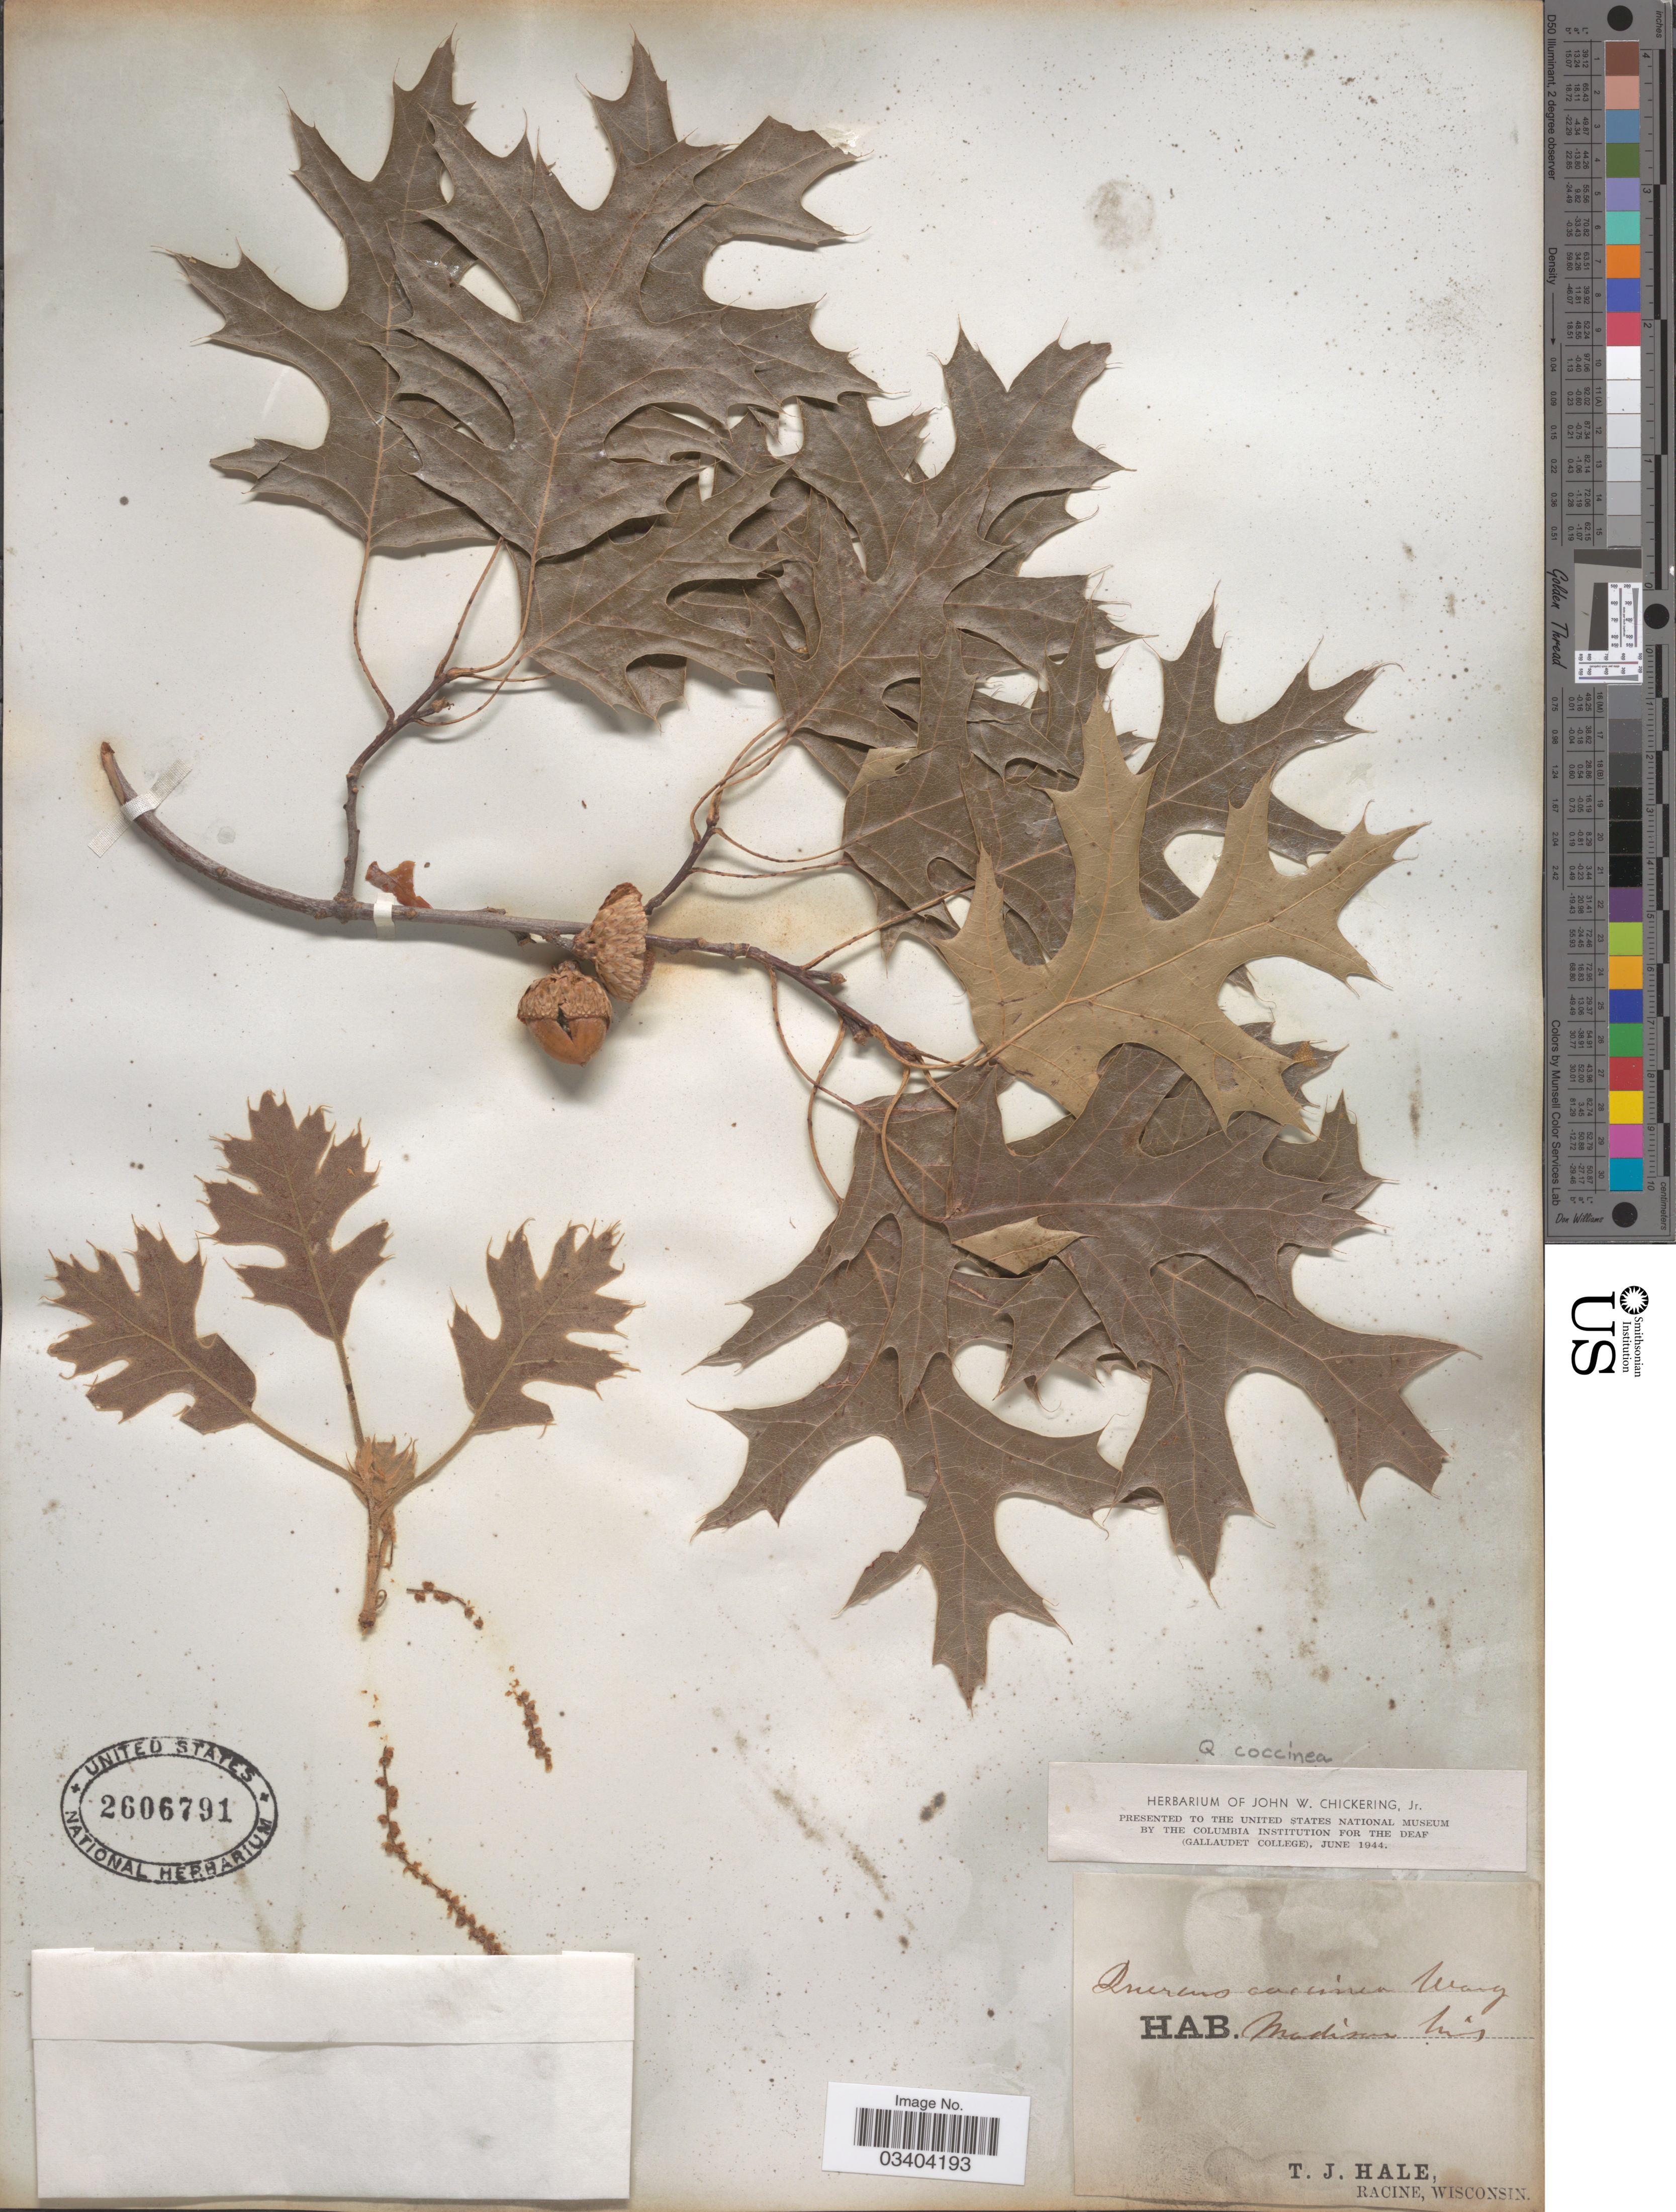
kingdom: Plantae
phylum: Tracheophyta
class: Magnoliopsida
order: Fagales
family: Fagaceae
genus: Quercus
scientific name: Quercus coccinea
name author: Münchh.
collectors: T. Hale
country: United States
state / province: Wisconsin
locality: Madison.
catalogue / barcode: US 2606791